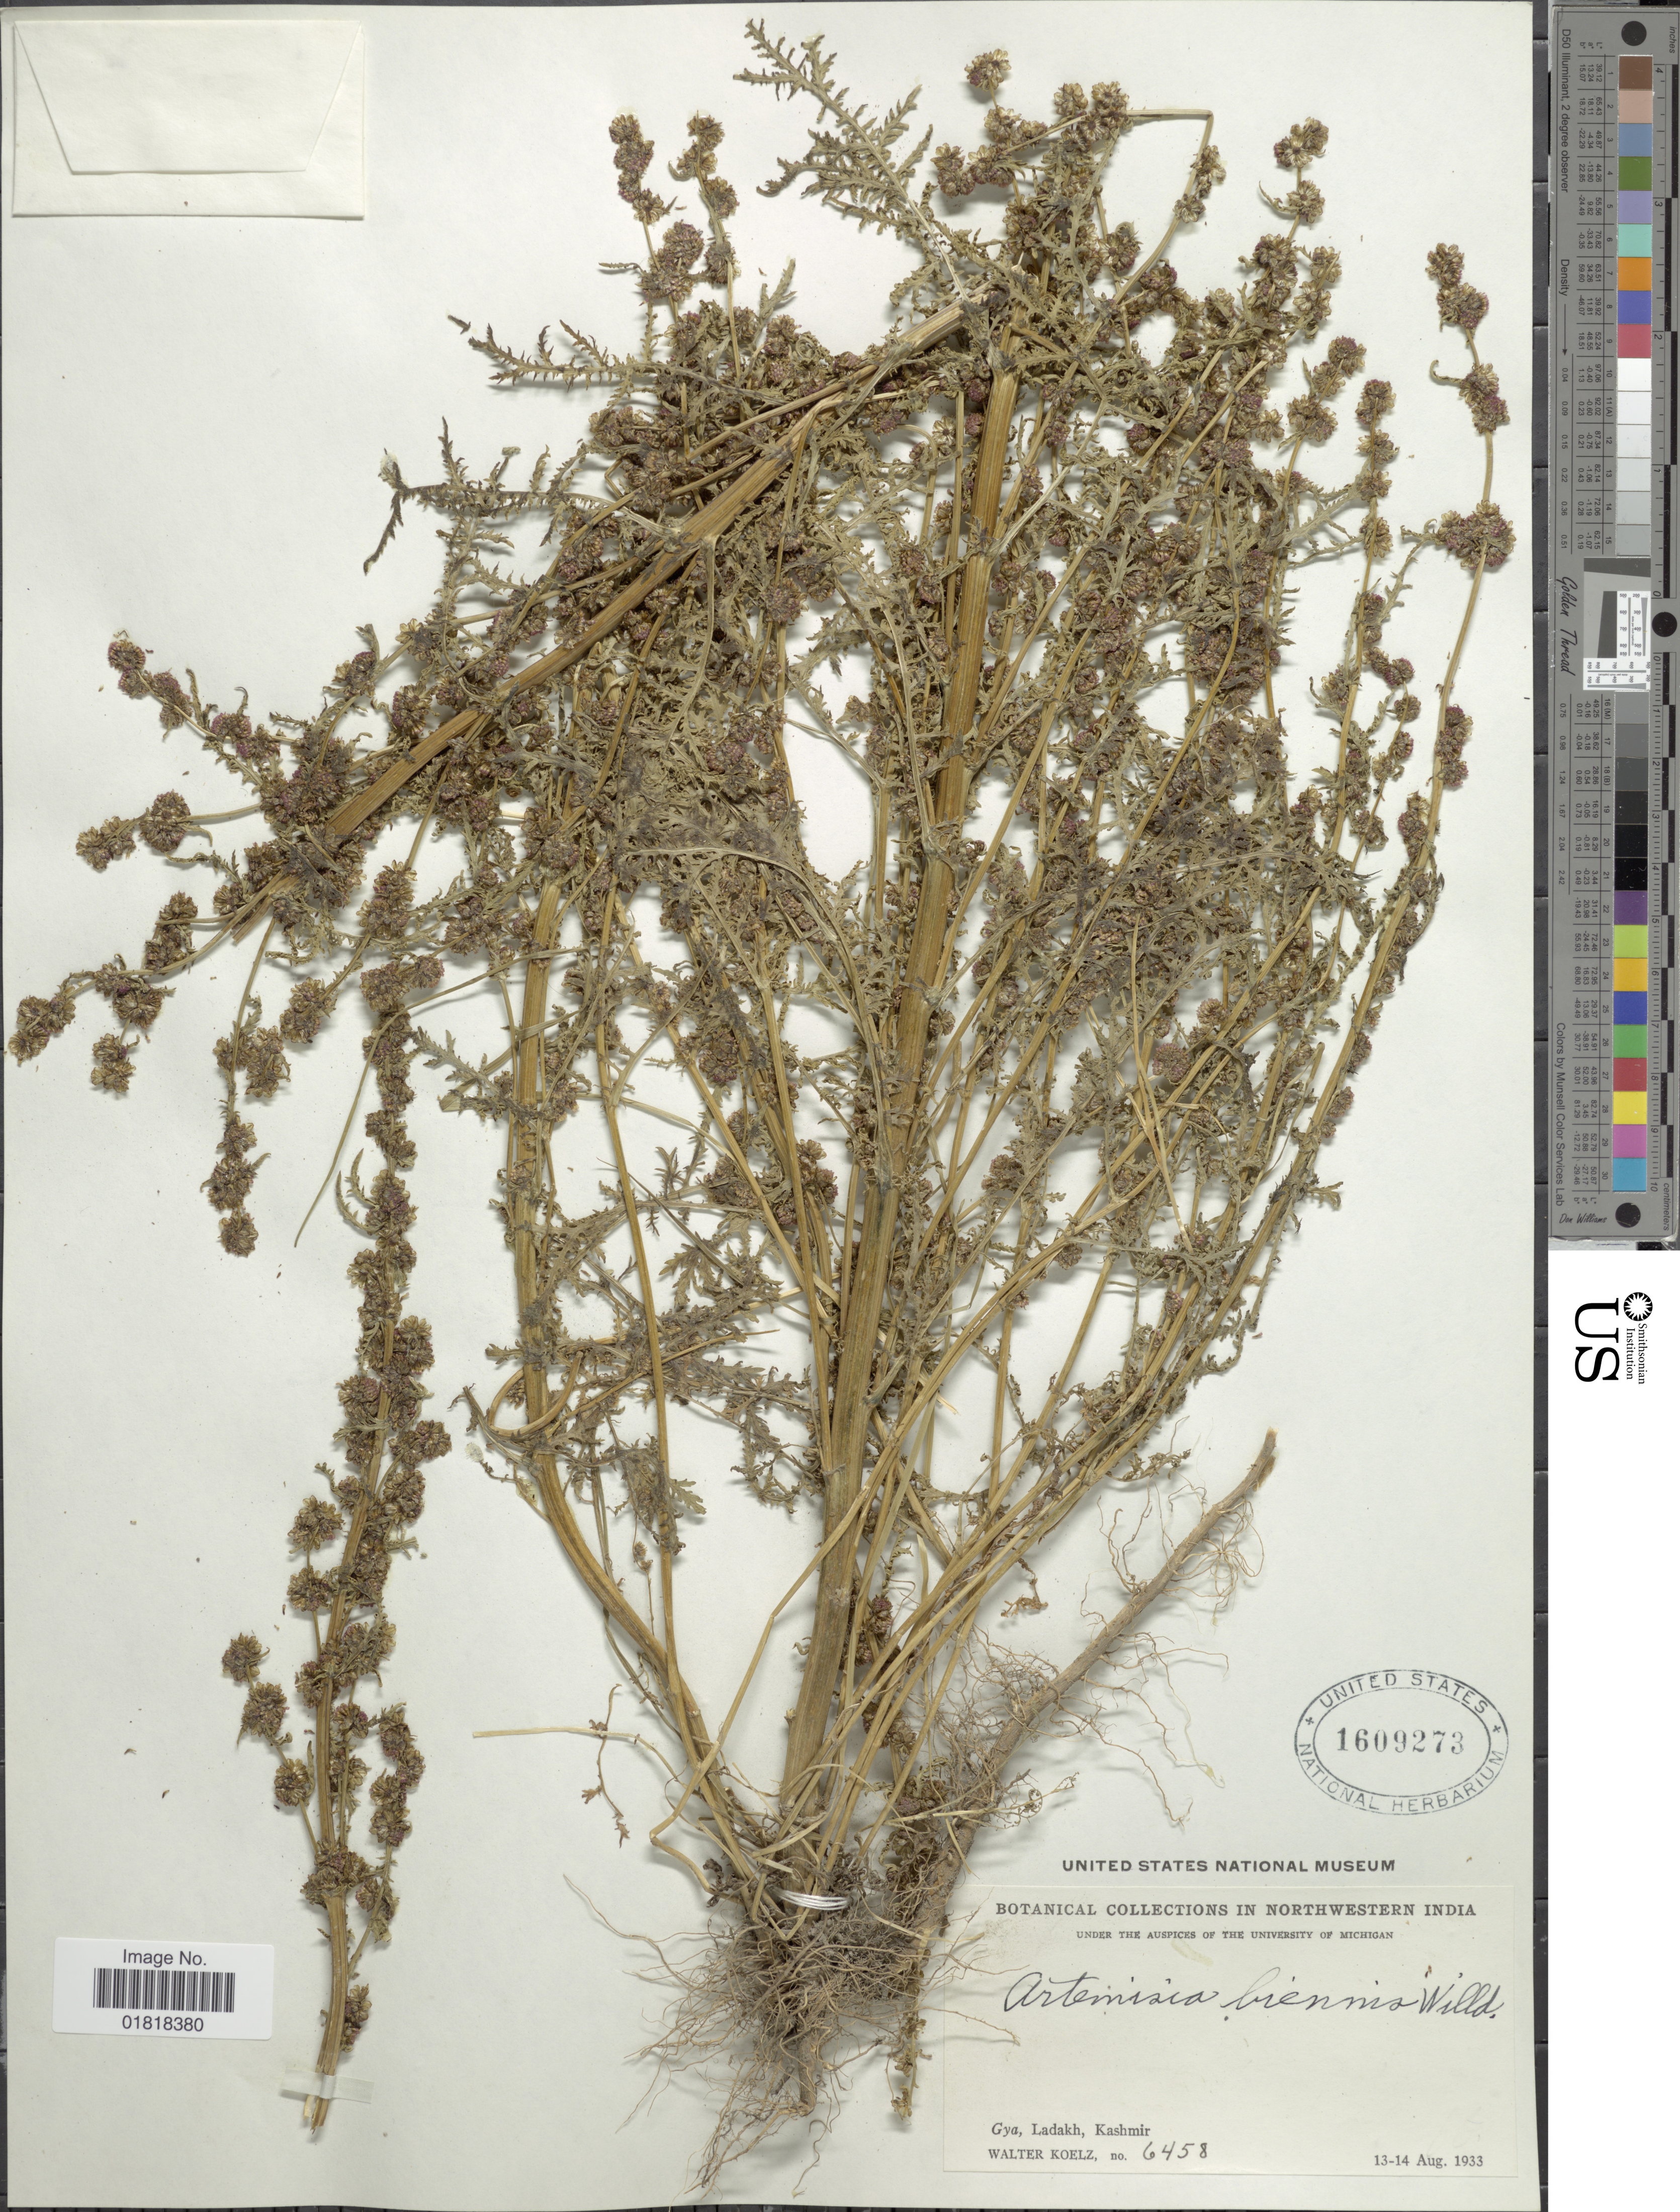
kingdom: Plantae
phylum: Tracheophyta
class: Magnoliopsida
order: Asterales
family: Asteraceae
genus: Artemisia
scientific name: Artemisia biennis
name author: Willd.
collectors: W. N. Koelz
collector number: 6458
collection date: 1933-08-13/1933-08-14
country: India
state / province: Jammu and Kashmir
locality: Northwestern India, Gya, Ladakh, Kashmir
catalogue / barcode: US 1609273